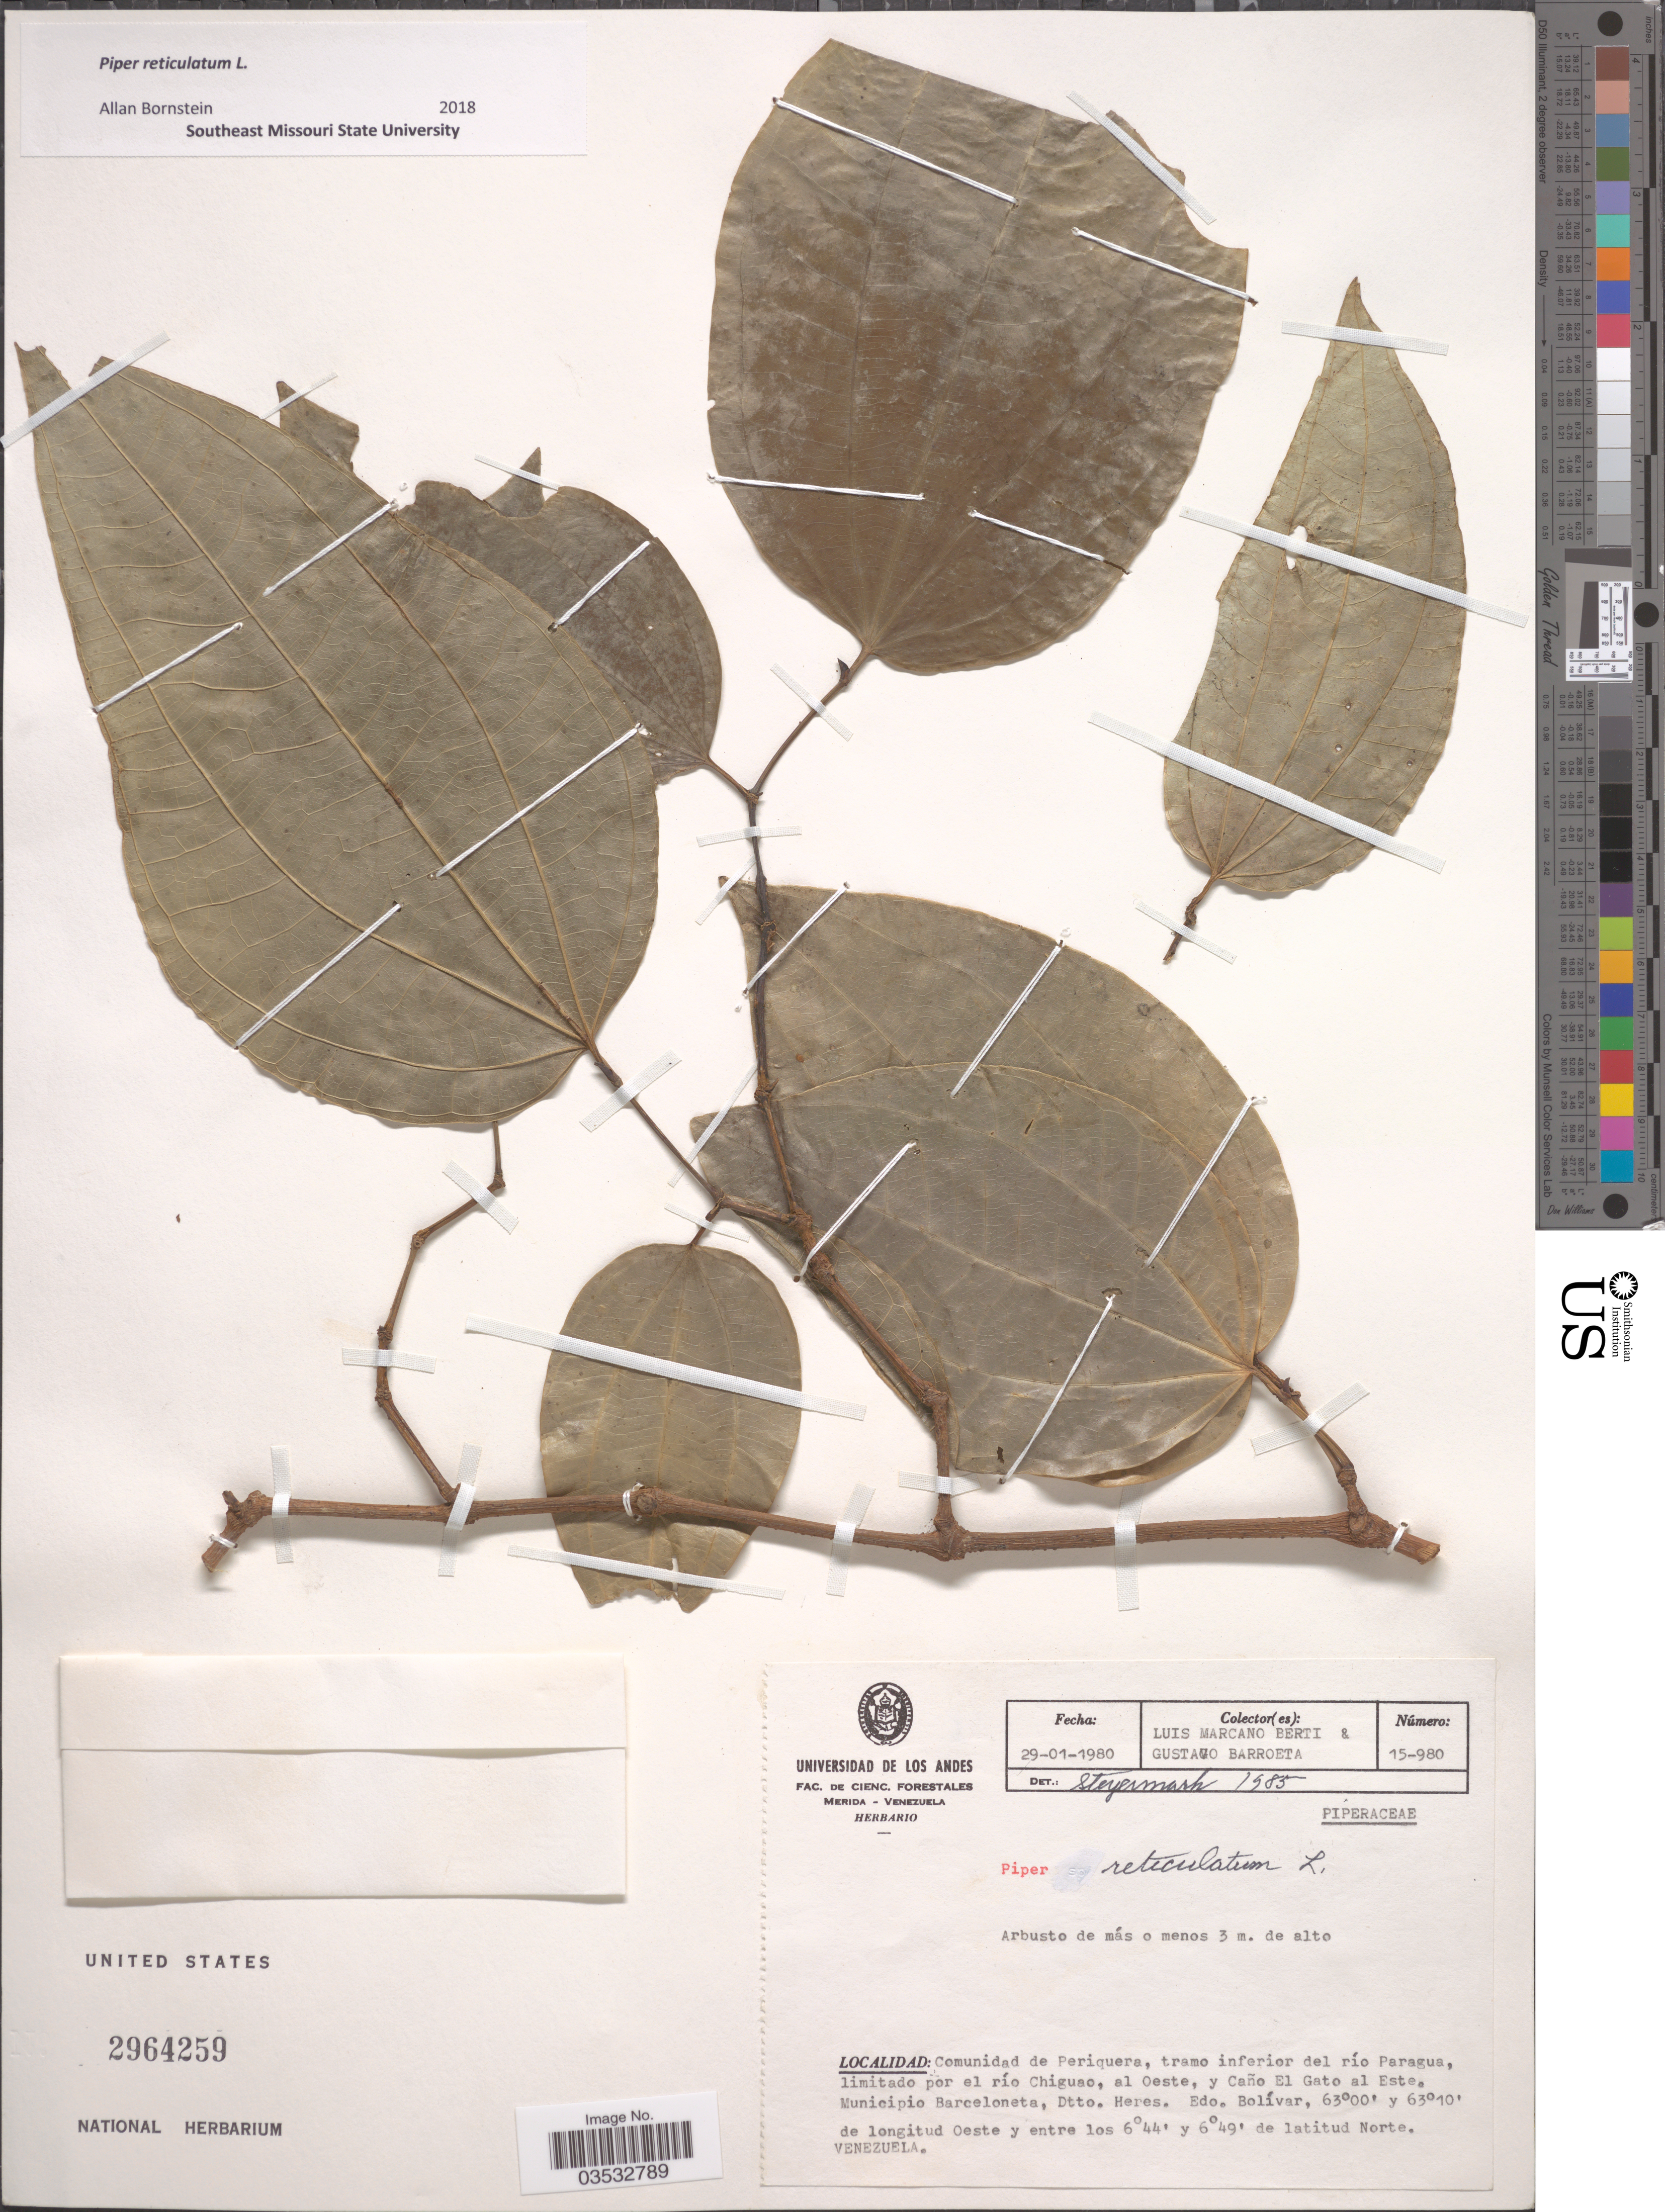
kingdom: Plantae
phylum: Tracheophyta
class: Magnoliopsida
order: Piperales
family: Piperaceae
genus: Piper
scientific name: Piper reticulatum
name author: L.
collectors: L. Marcano-Berti & G. Barroeta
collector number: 15-980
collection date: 1980-01-29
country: Venezuela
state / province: Bolivar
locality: Comunidad de Periquera, tramo inferior del río Paragua, limitado por el río Chiguao, al Oeste, y Caño El Gato al Este. Municipio Barceloneta, Dtto. Heres.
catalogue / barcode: US 2964259